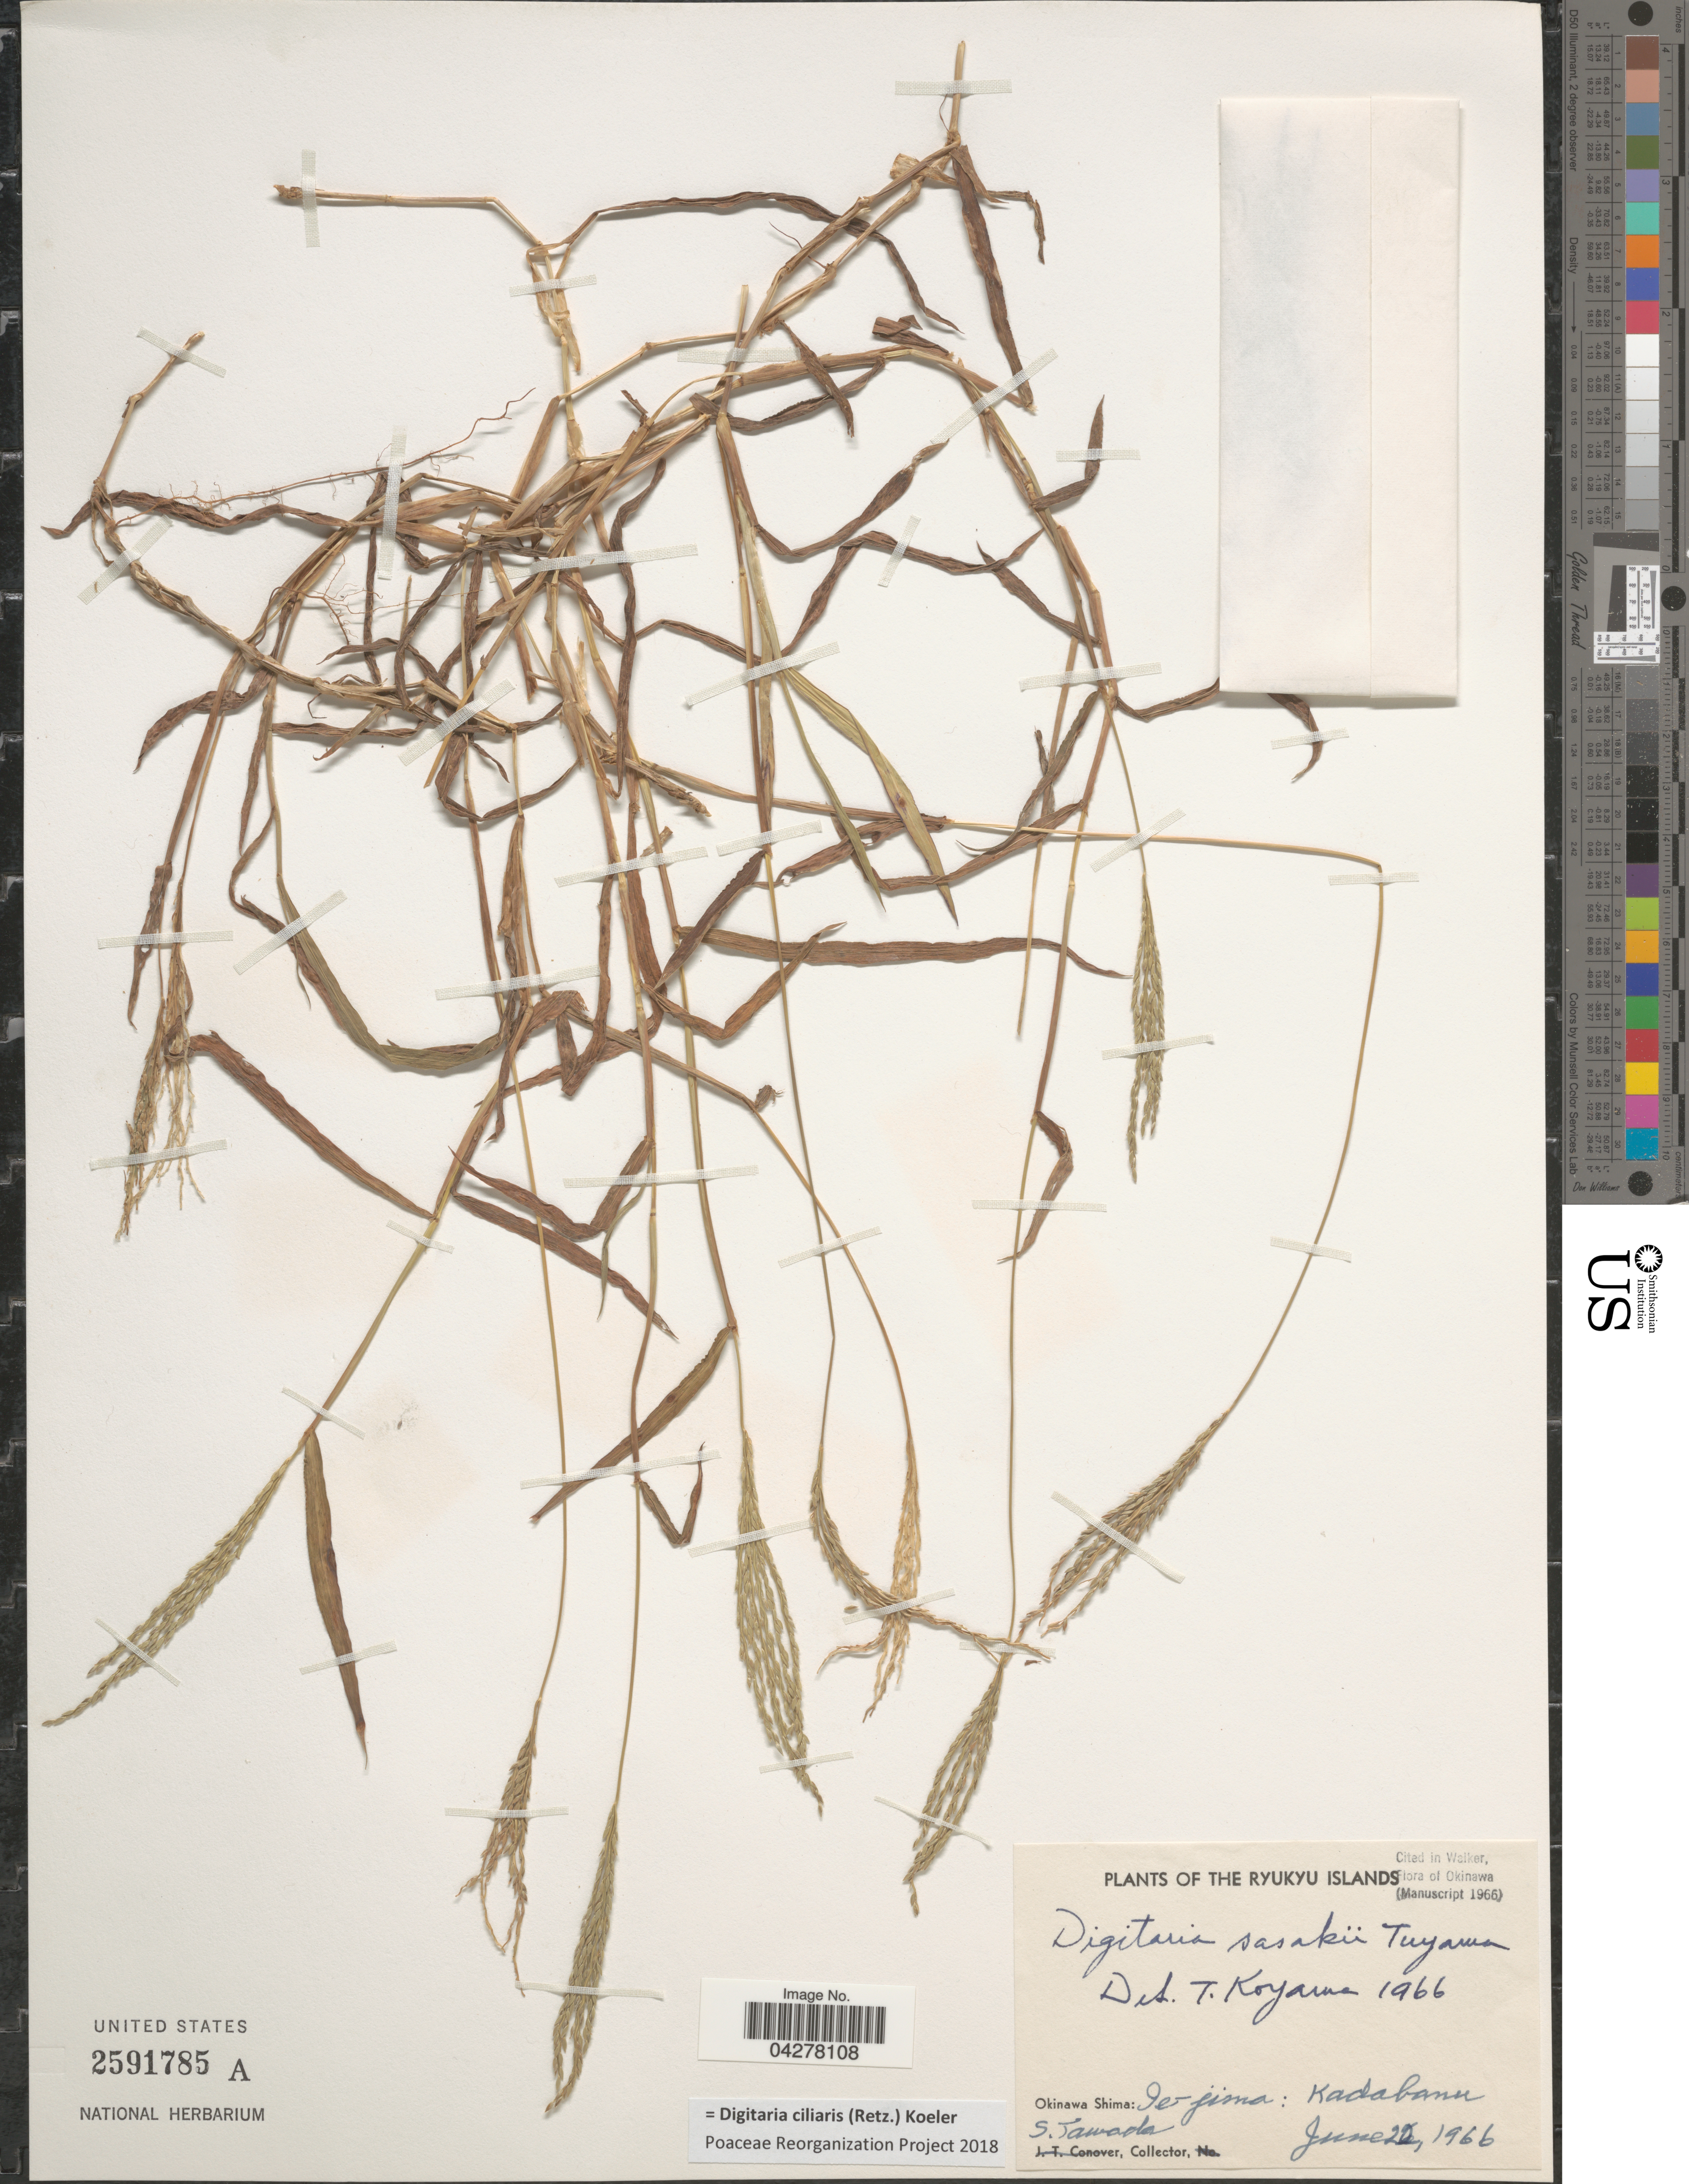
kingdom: Plantae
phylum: Tracheophyta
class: Liliopsida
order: Poales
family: Poaceae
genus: Digitaria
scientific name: Digitaria ciliaris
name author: (Retz.) Koeler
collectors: S. Tawada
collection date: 1966-06-22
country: Japan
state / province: Okinawa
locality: The Ryukyu Islands. Okinawa Shima: Je-jima: Kadabanu.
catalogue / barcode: US 2591785A